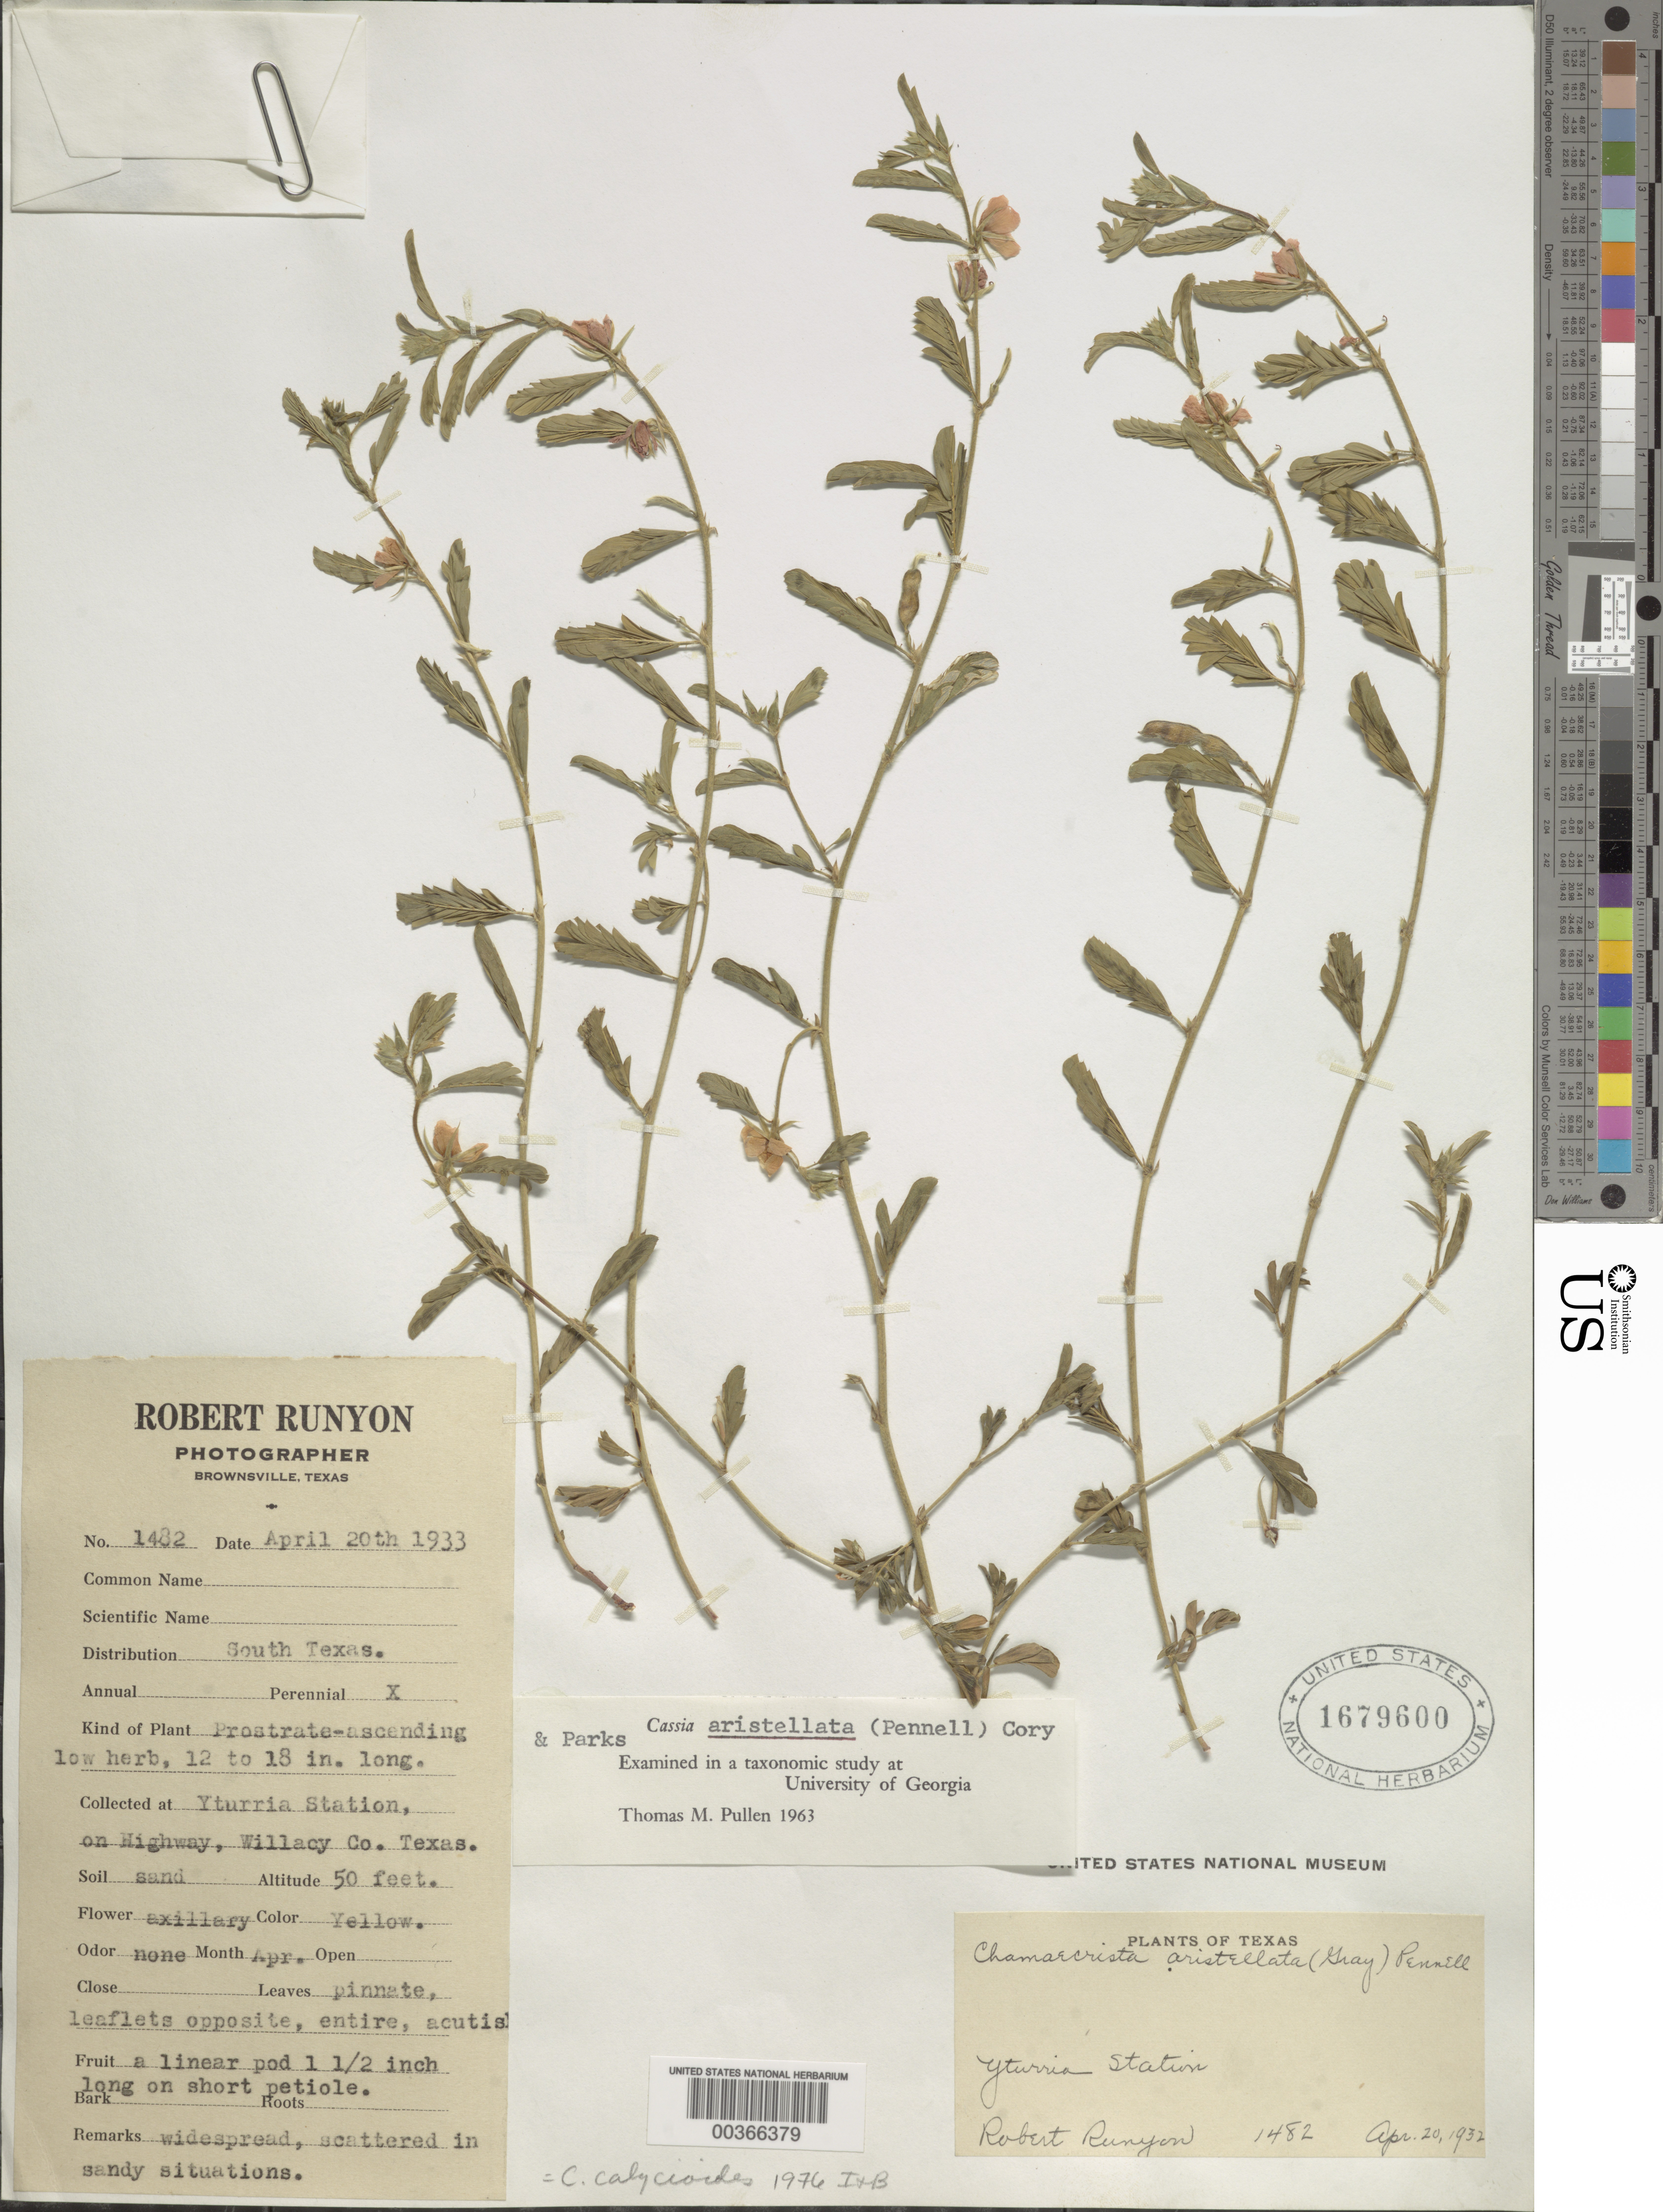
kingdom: Plantae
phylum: Tracheophyta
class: Magnoliopsida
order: Fabales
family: Fabaceae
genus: Chamaecrista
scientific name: Chamaecrista calycioides var. calycioides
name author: (Collad.) Greene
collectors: R. Runyon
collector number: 1482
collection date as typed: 20 Apr 1933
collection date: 1933-04-20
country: United States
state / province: Texas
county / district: Willacy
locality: Yturria station on highway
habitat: In sandy situations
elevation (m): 15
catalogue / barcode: US 1679600